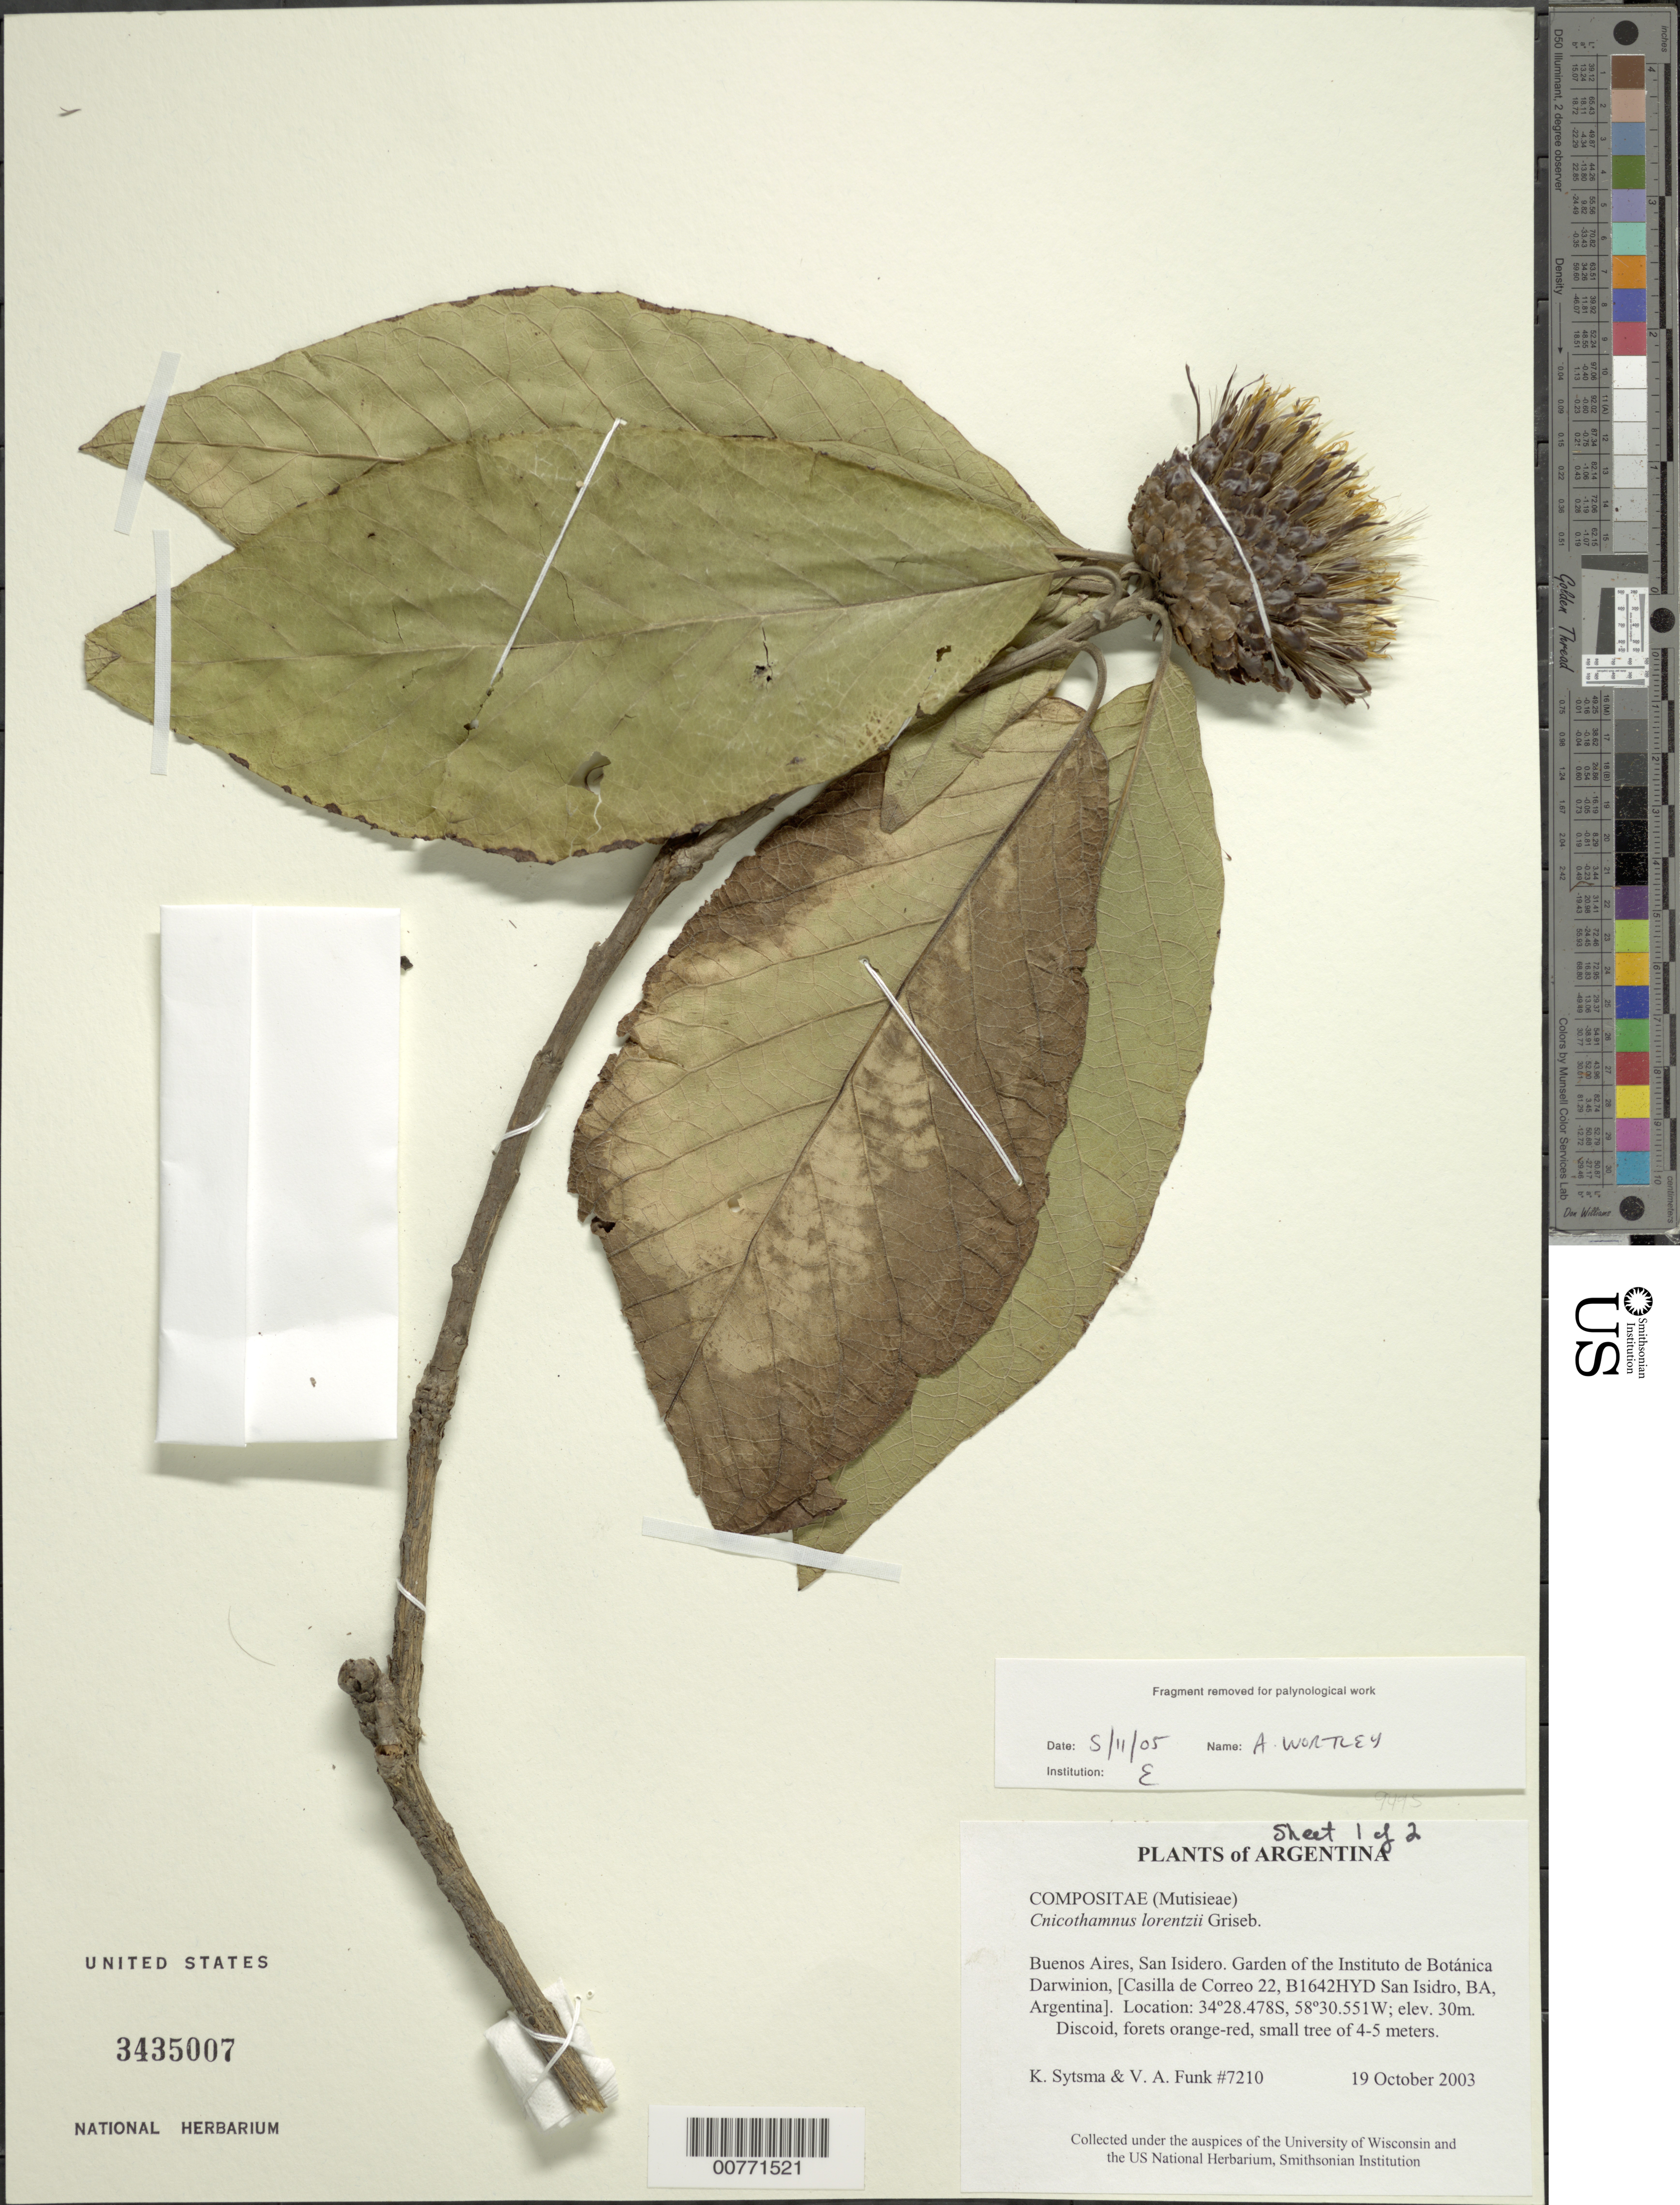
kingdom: Plantae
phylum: Tracheophyta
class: Magnoliopsida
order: Asterales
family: Asteraceae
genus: Cnicothamnus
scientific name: Cnicothamnus lorentzii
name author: Griseb.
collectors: K. J. Sytsma & V. Funk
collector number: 7210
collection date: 2003-10-19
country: Argentina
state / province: Buenos Aires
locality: San Isidero; Instituto de Botanica Darwinion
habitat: Garden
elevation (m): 30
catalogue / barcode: US 3435007